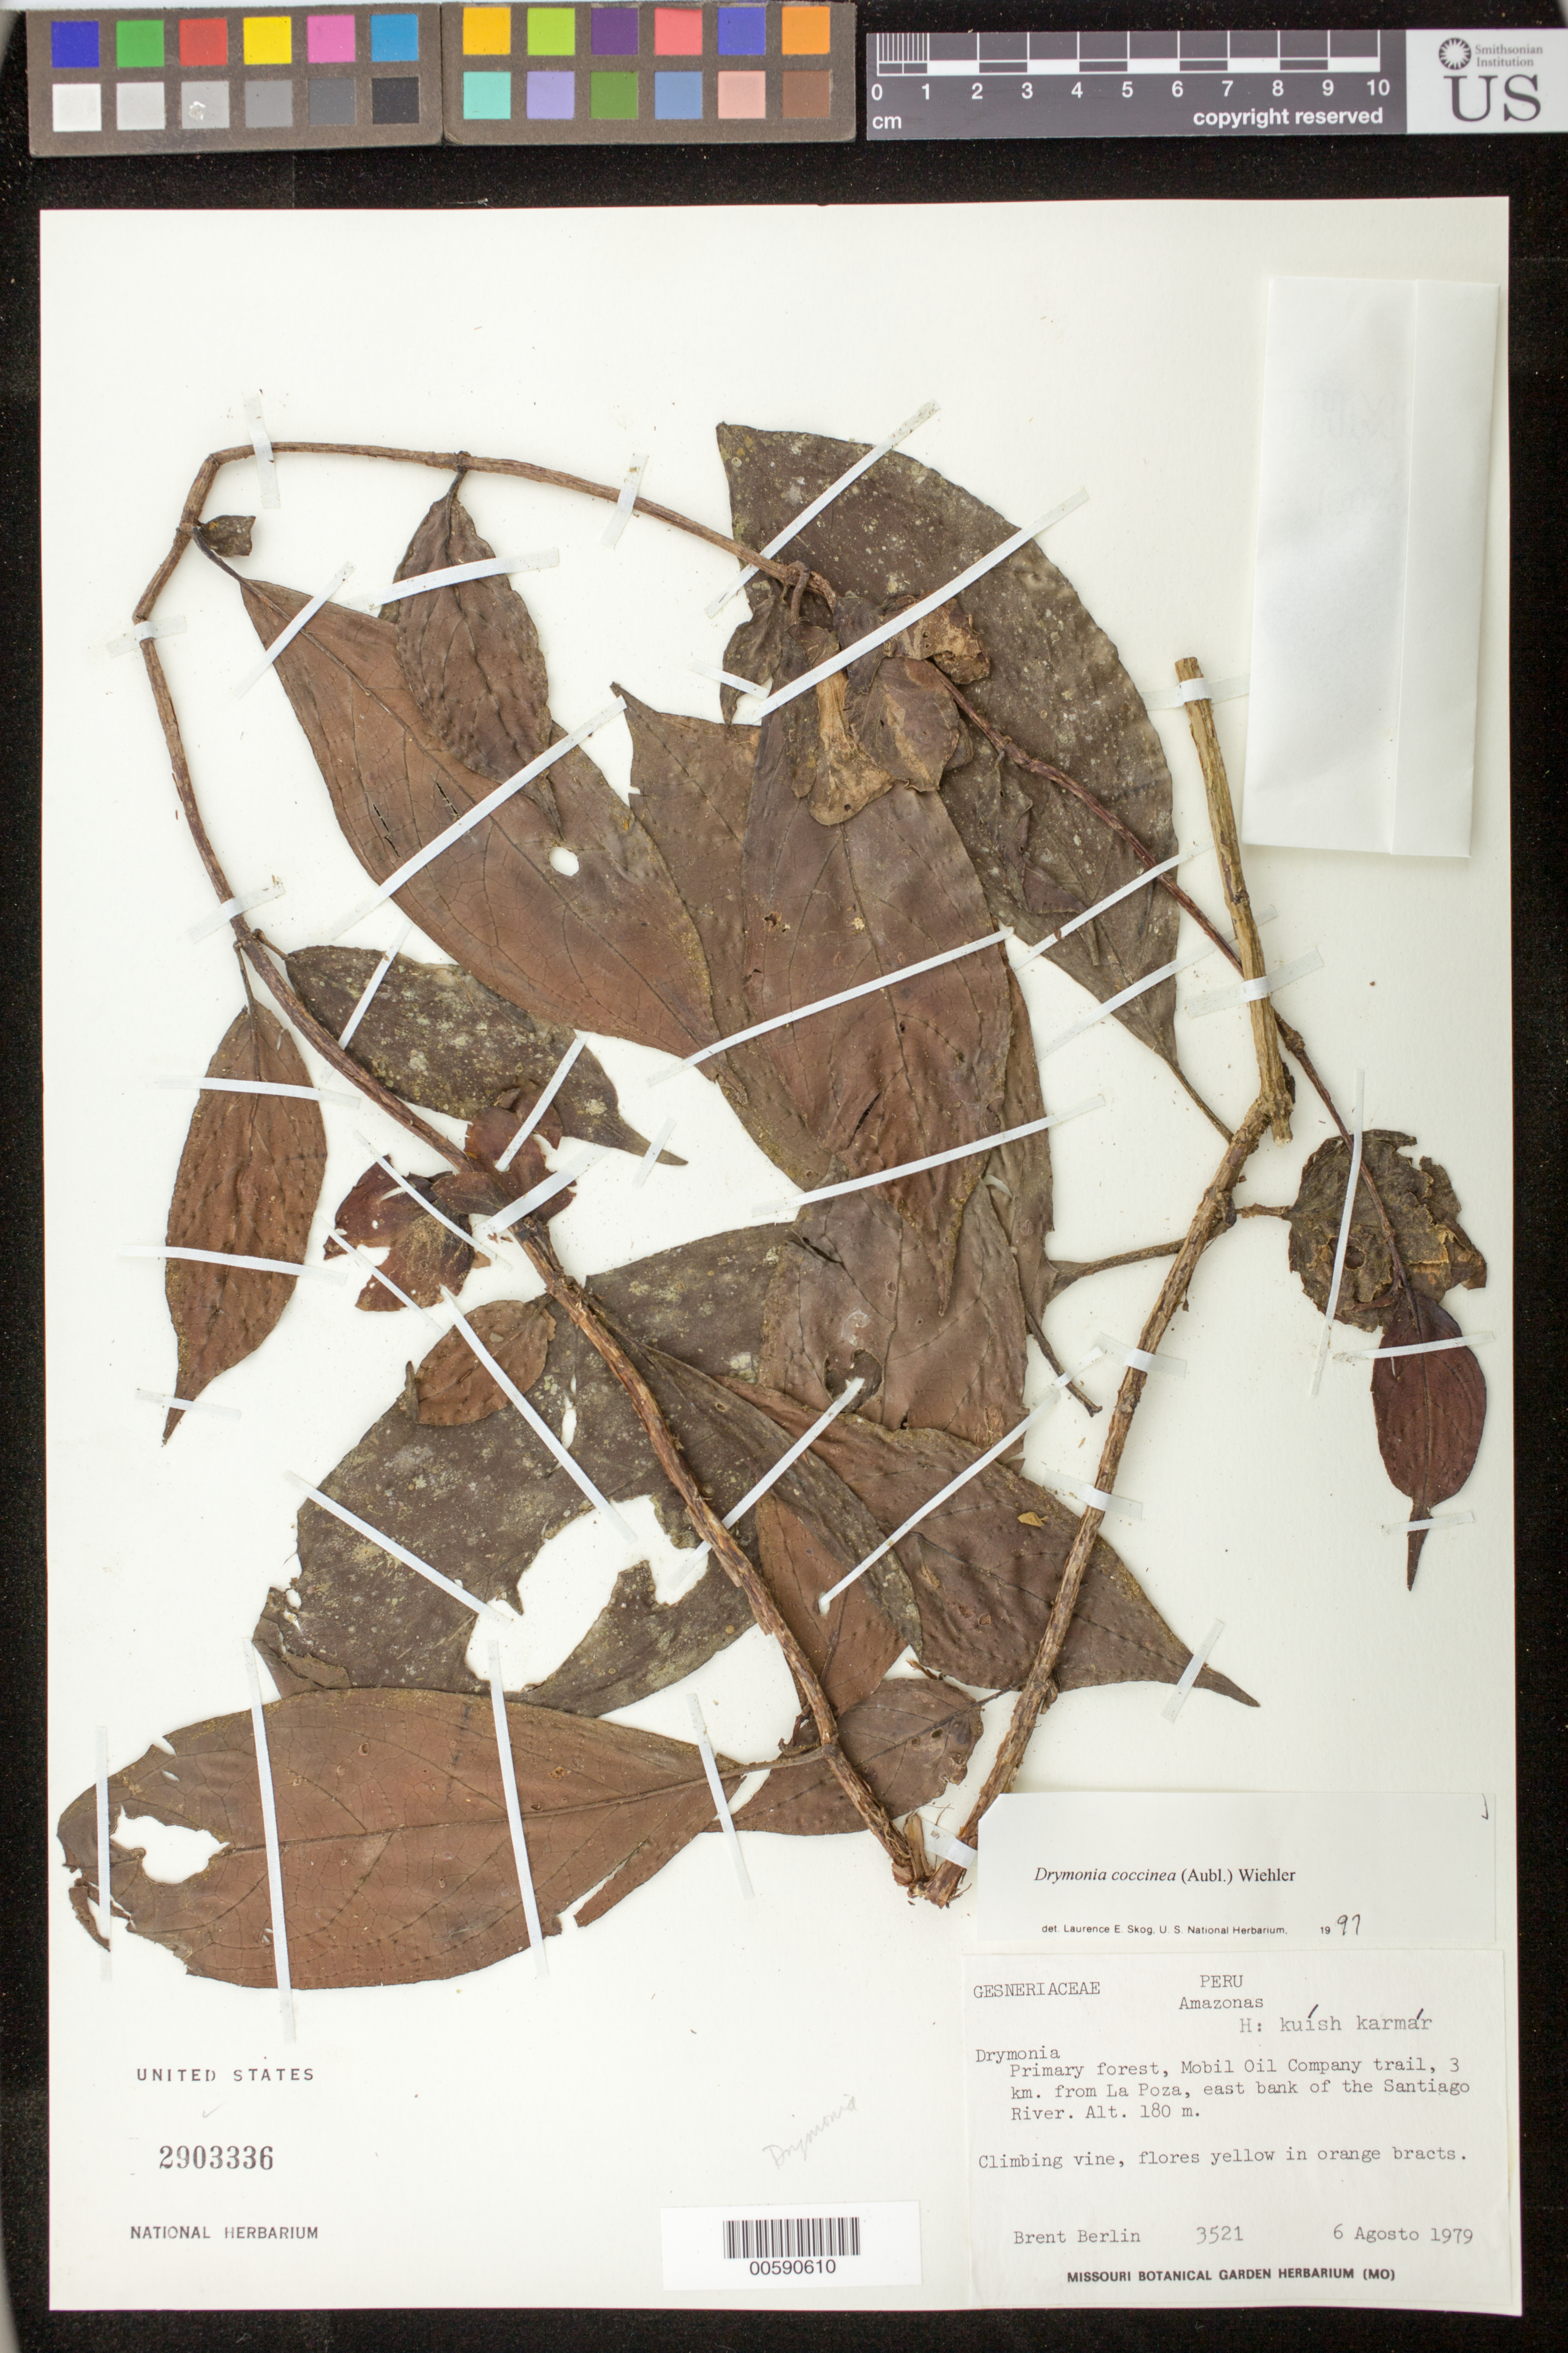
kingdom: Plantae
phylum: Tracheophyta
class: Magnoliopsida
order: Lamiales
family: Gesneriaceae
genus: Drymonia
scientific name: Drymonia coccinea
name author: (Aubl.) Wiehler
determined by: Skog, Laurence E.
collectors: B. Berlin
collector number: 3521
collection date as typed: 06 Aug 1979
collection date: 1979-08-06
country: Peru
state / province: Amazonas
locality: Mobil Oil Company trail, 3 km from La Poza, east bank of the Santiago River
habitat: Primary forest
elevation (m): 180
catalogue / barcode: US 2903336